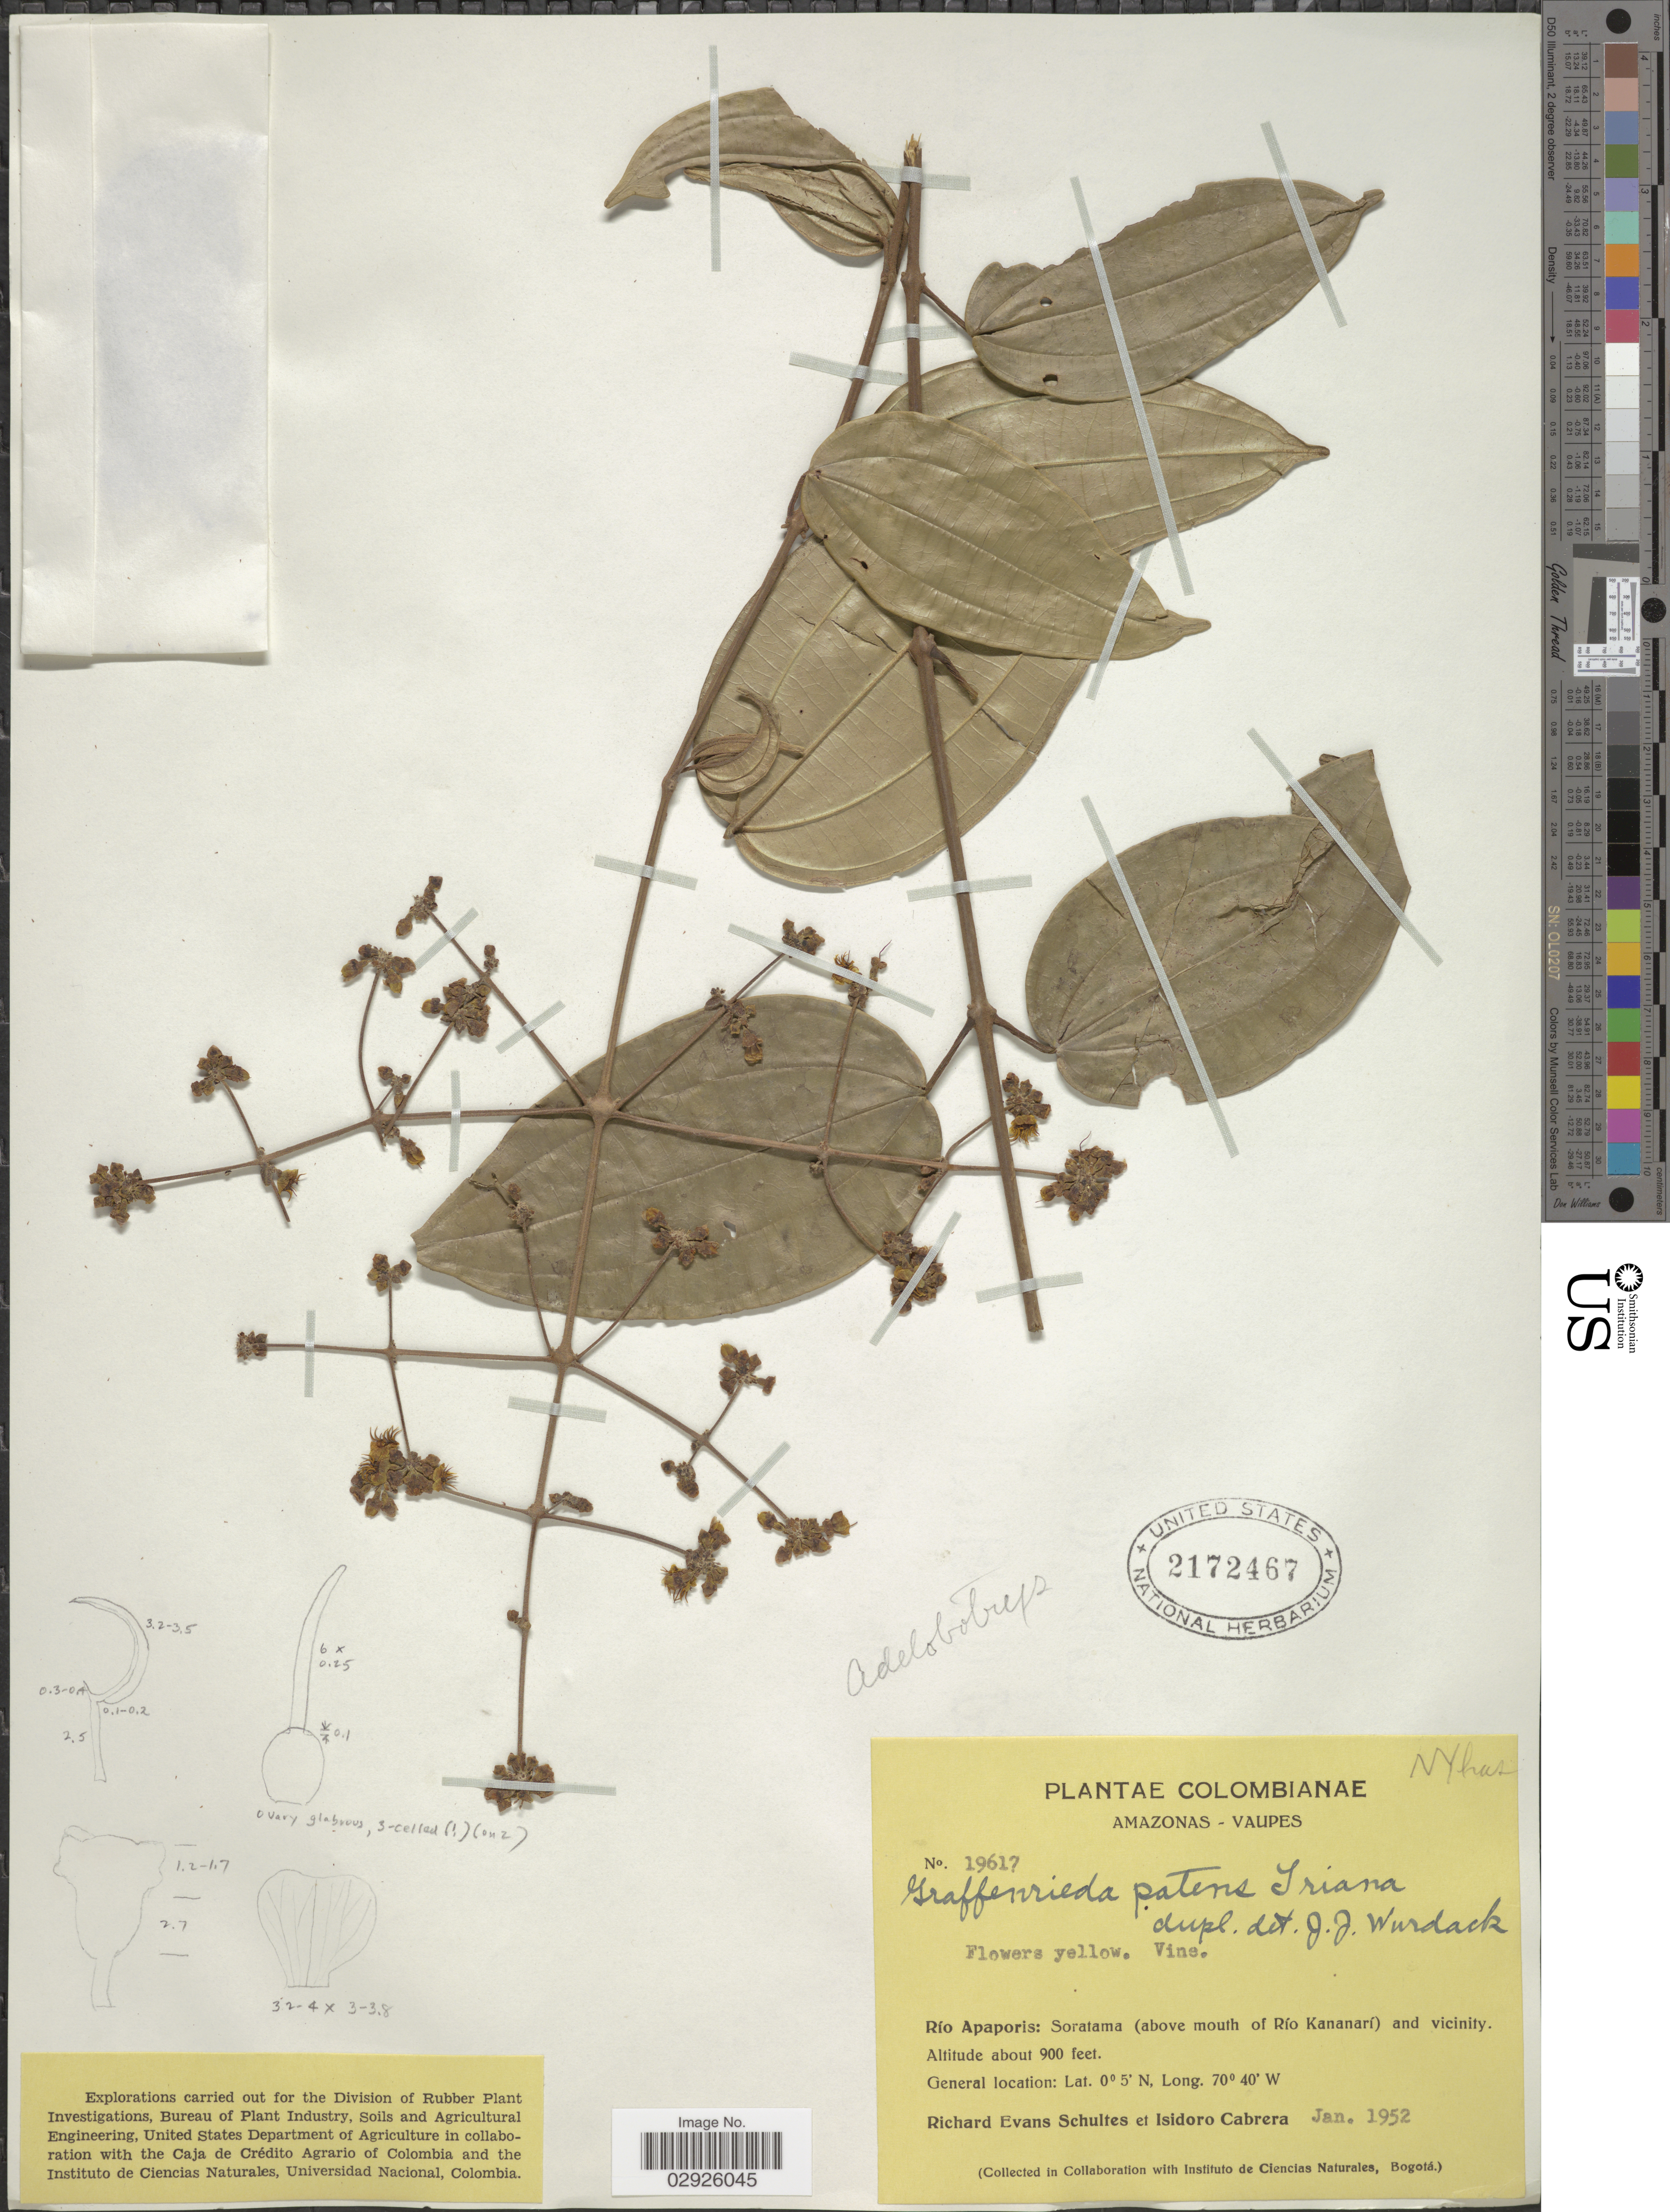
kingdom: Plantae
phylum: Tracheophyta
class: Magnoliopsida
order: Myrtales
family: Melastomataceae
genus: Graffenrieda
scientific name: Graffenrieda patens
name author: Triana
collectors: R. E. Schultes & I. Cabrera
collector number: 19617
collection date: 1952-01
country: Colombia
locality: Amazonas - Vaupes. Río Apaporis: Soratama (above mouth of Río Kananarí) and vicinity.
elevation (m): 274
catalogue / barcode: US 2172467